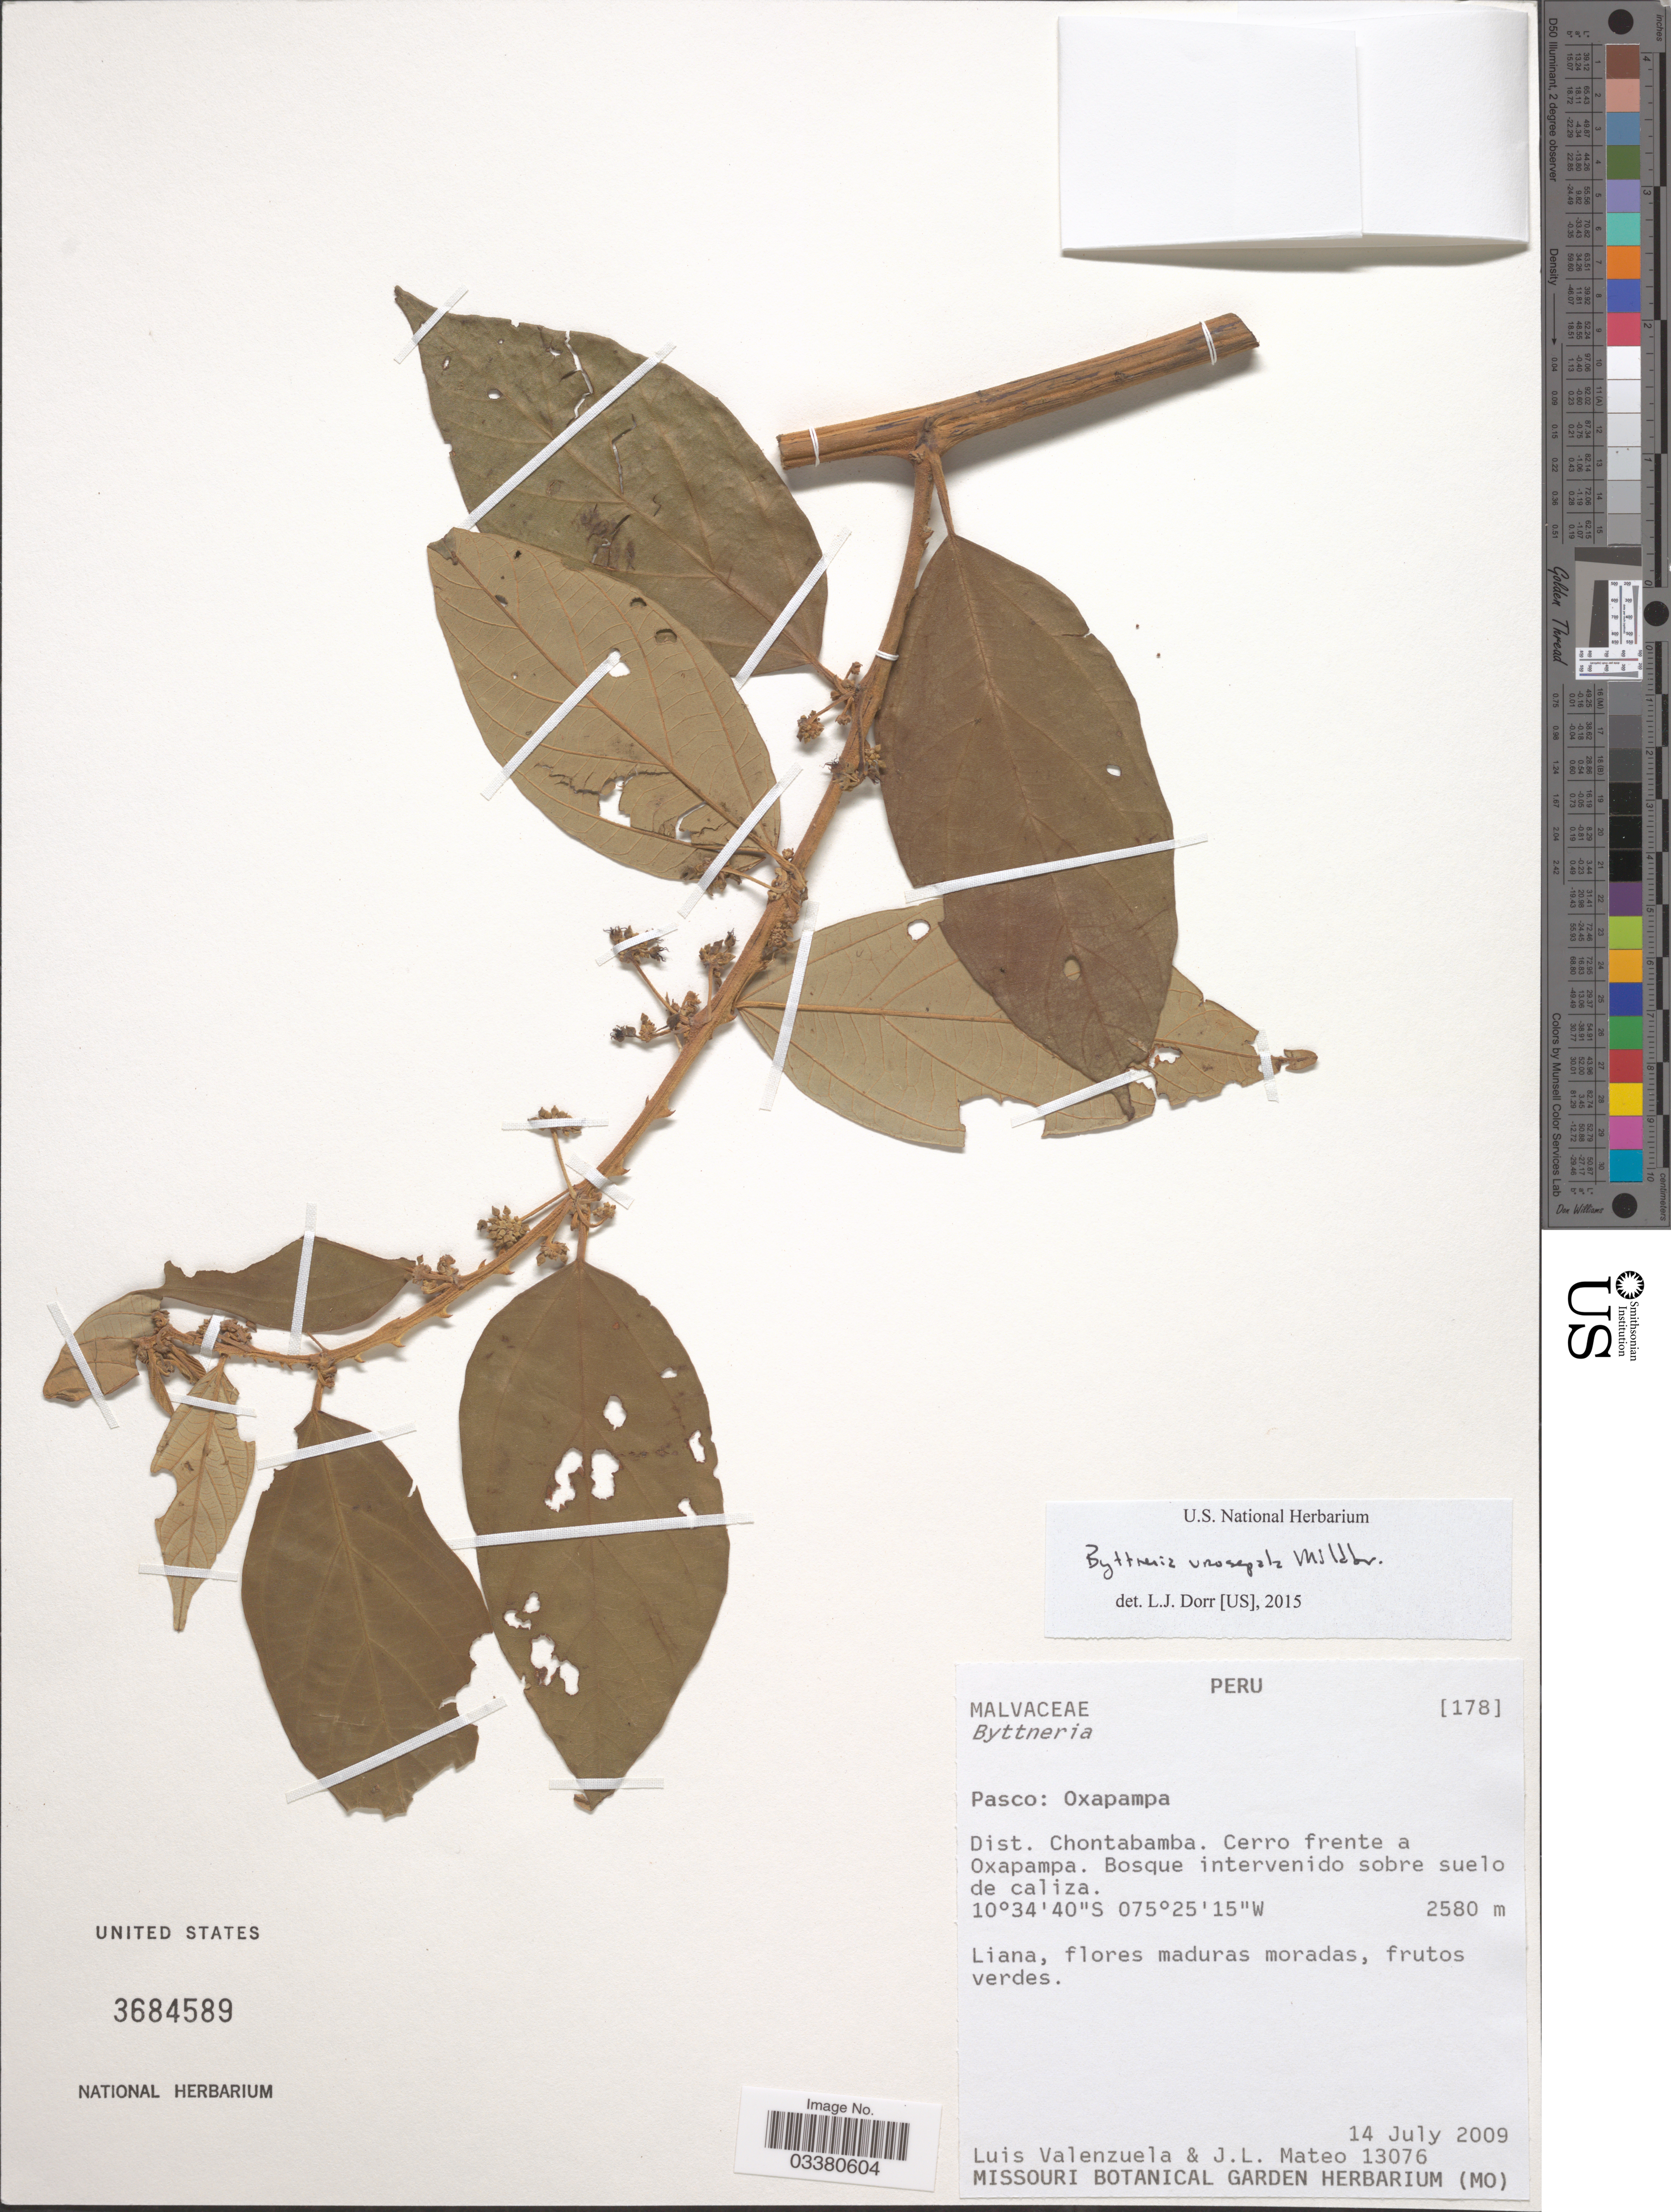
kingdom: Plantae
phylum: Tracheophyta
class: Magnoliopsida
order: Malvales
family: Malvaceae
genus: Byttneria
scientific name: Byttneria urosepala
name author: Mildbr.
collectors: L. Valenzuela & J. Mateo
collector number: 13076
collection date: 2009-07-14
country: Peru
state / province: Pasco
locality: Oxapampa. Dist. Chontabamba. Cerro frente a Oxapampa.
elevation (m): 2580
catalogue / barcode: US 3684589